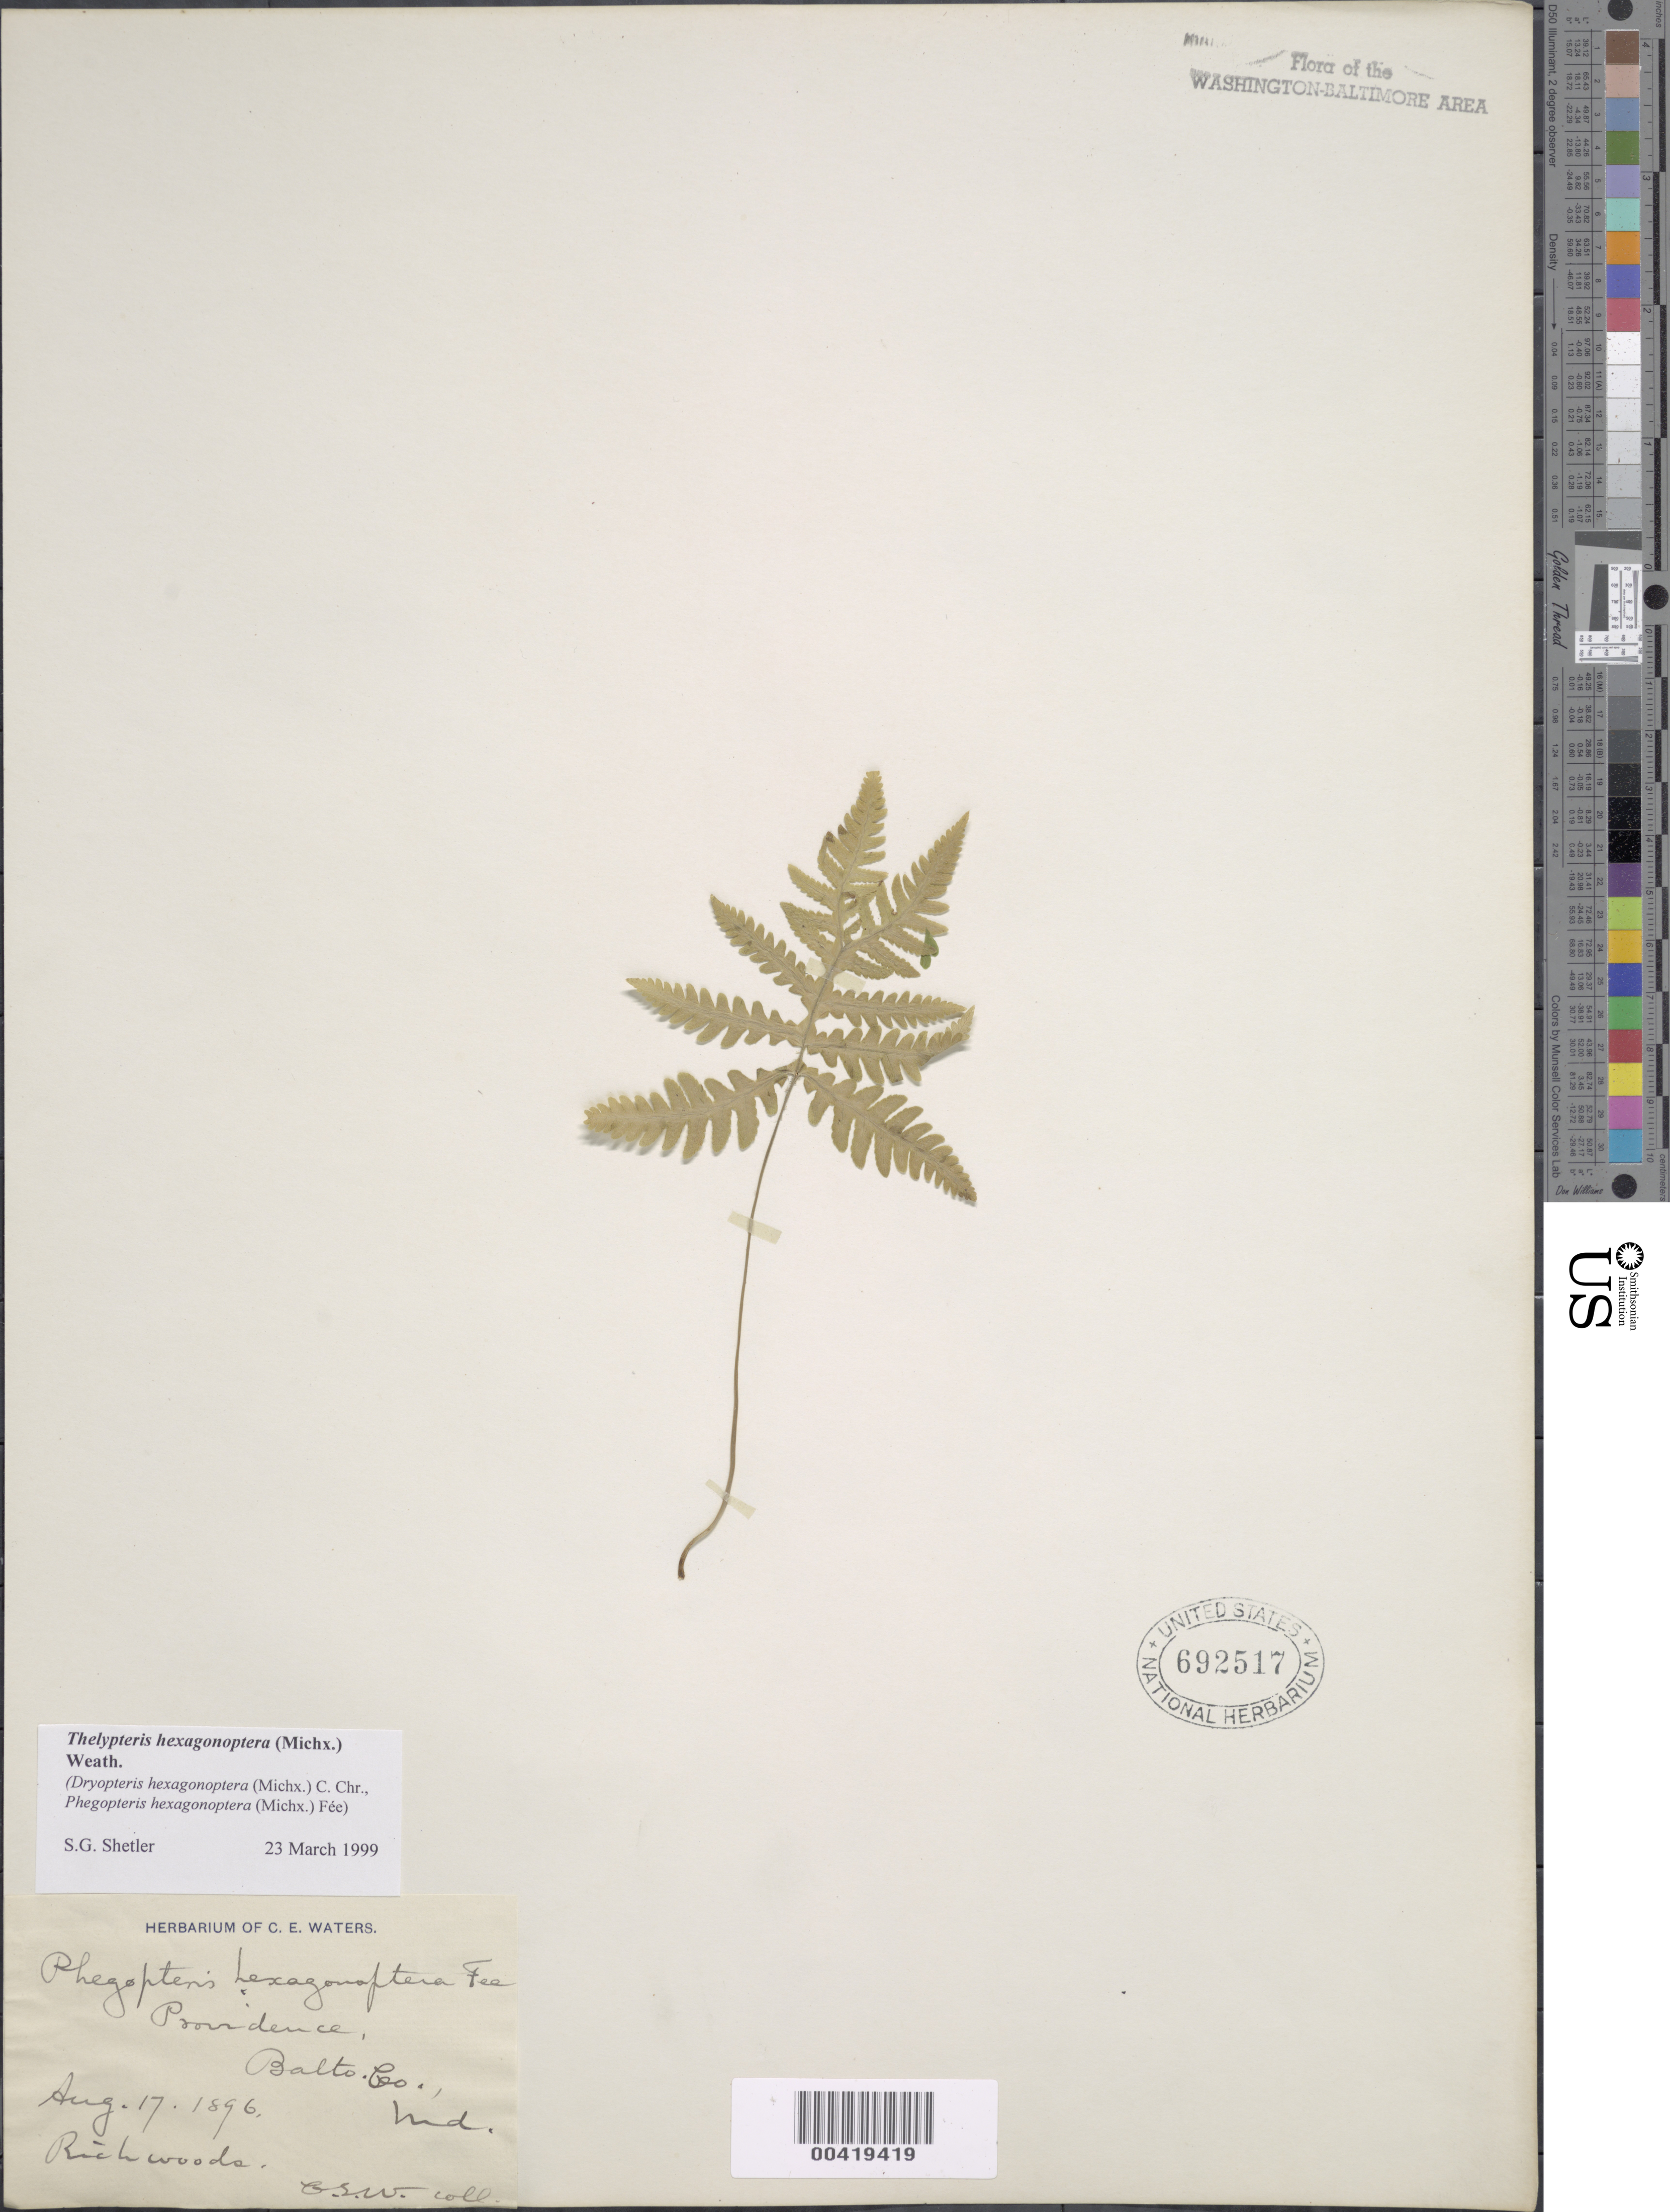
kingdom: Plantae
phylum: Tracheophyta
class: Polypodiopsida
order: Polypodiales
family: Thelypteridaceae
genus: Phegopteris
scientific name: Phegopteris hexagonoptera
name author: (Michx.) Fée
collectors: C. Waters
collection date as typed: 17 Aug 1896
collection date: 1896-08-17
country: United States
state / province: Maryland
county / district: Baltimore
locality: Providence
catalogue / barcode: US 692517